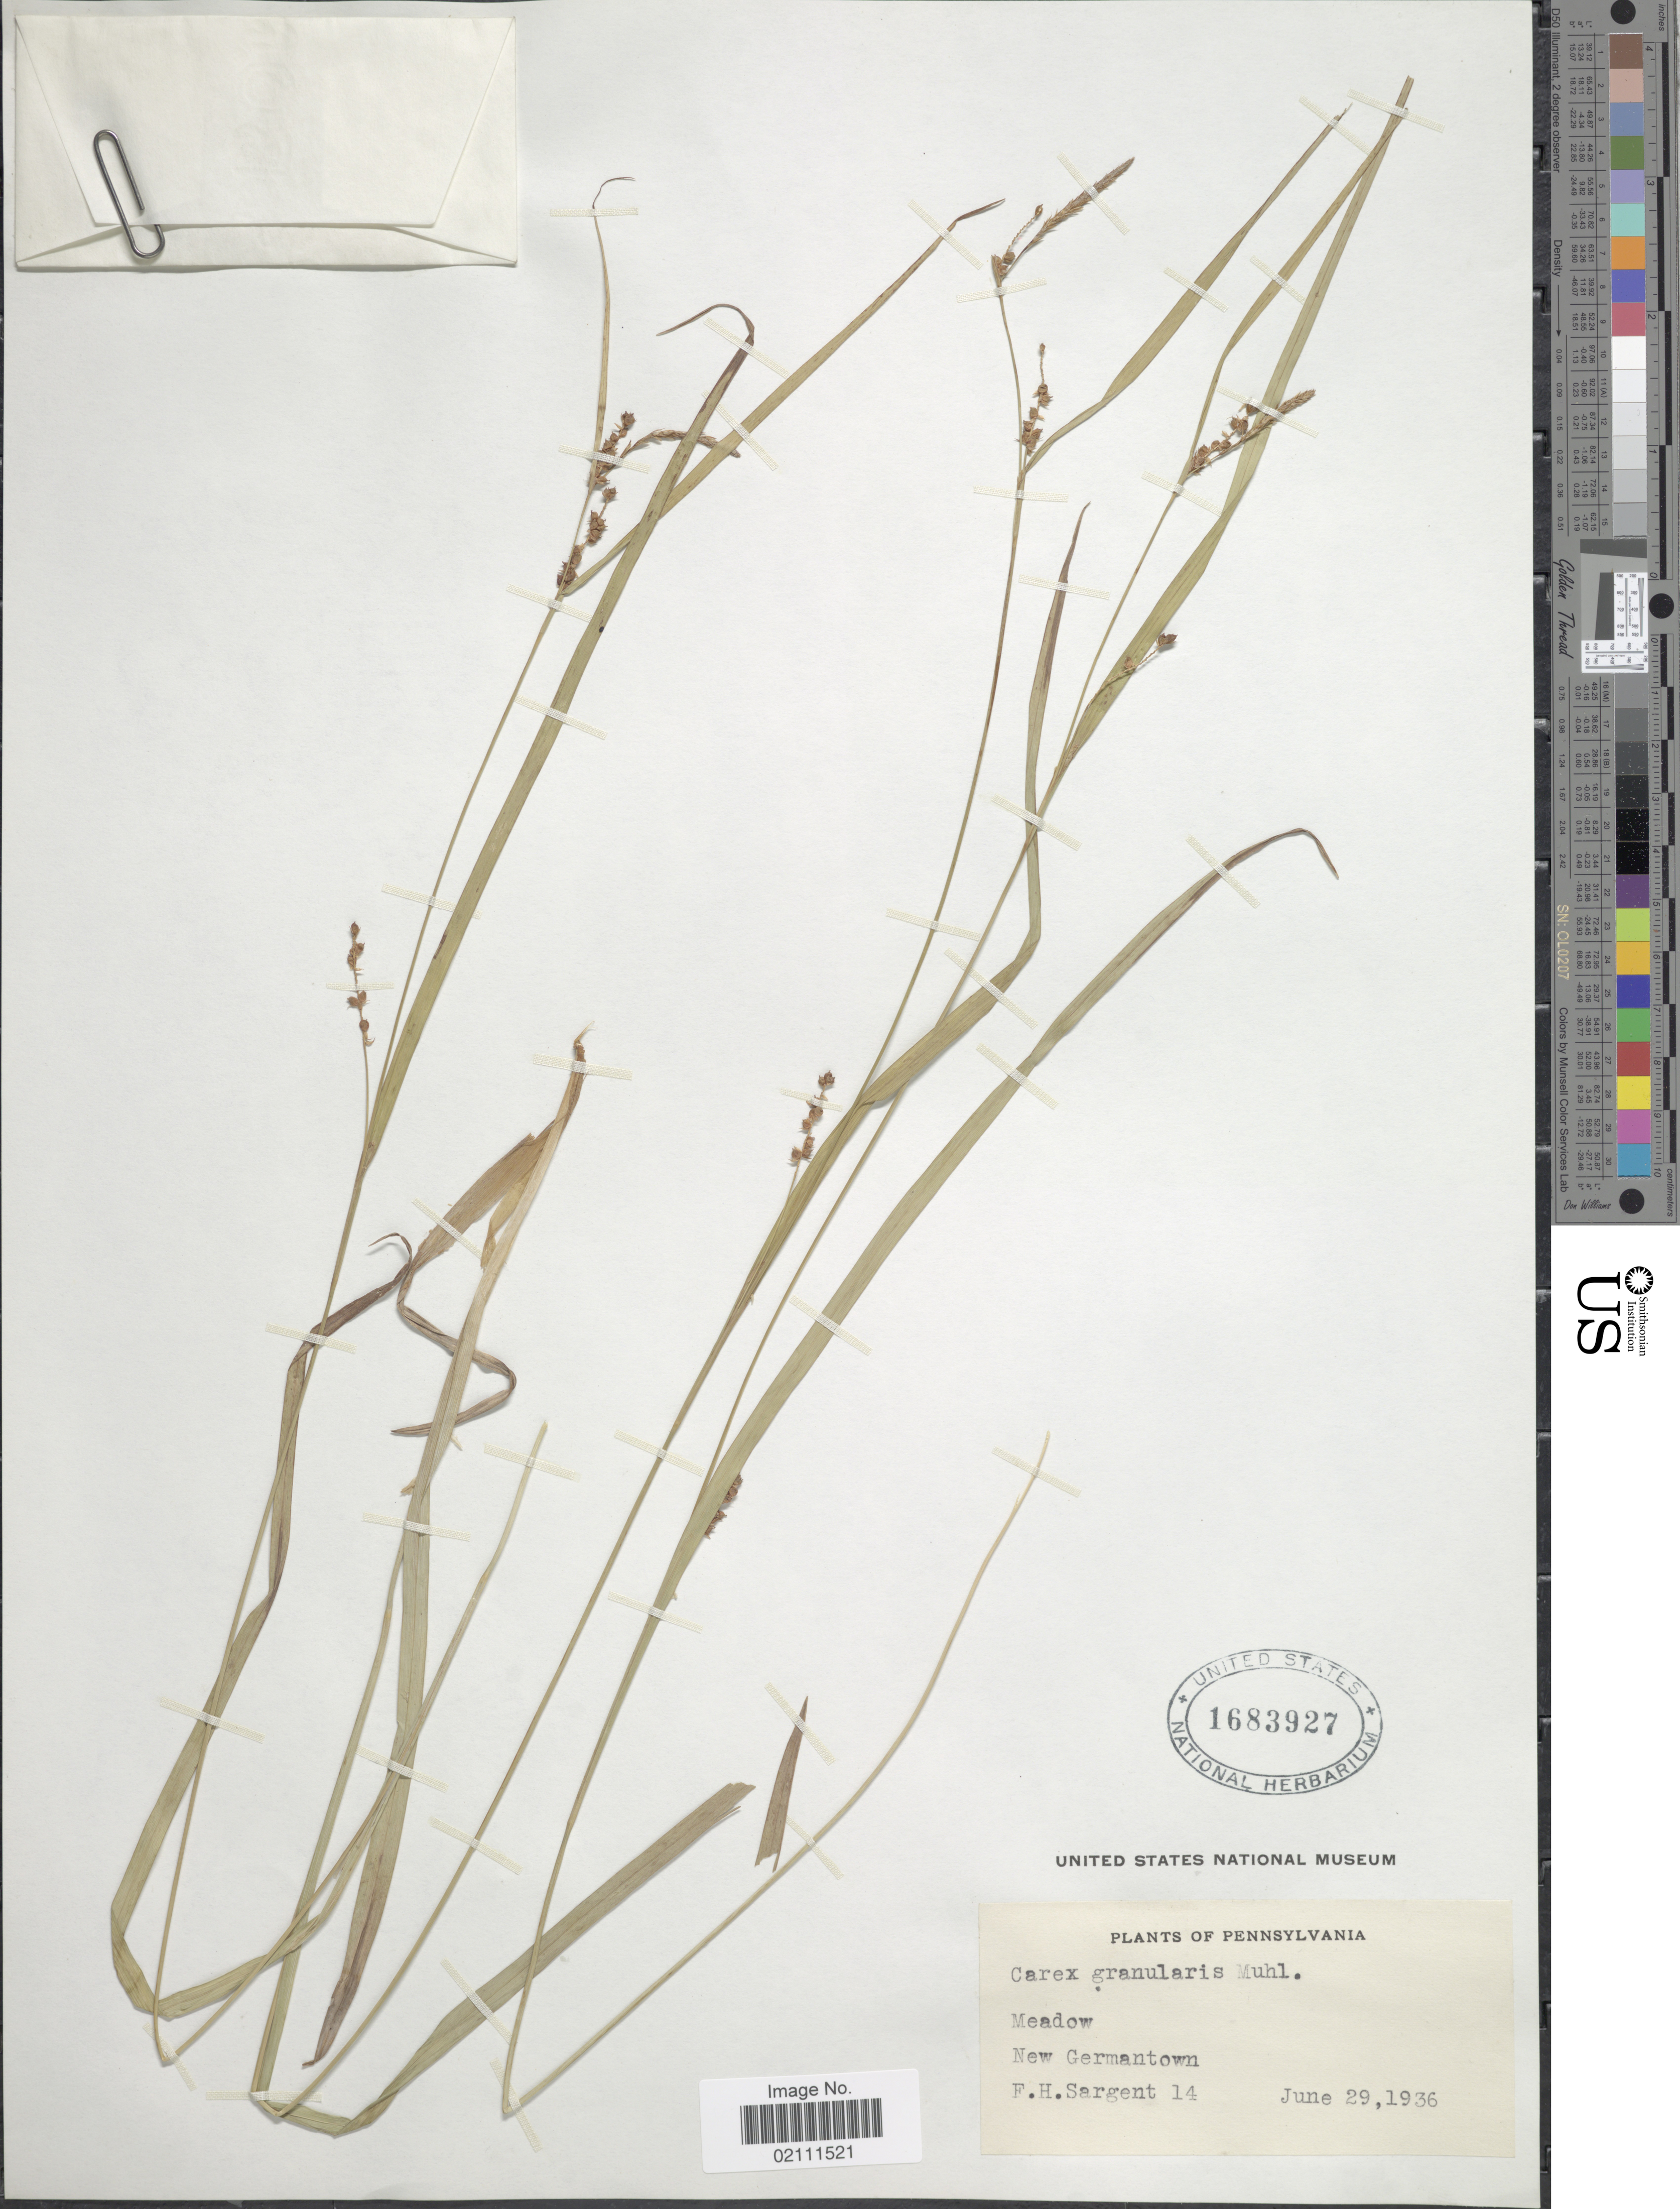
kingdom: Plantae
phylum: Tracheophyta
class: Liliopsida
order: Poales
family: Cyperaceae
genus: Carex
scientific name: Carex granularis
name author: Muhl. ex Willd.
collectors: F. H. Sargent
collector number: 14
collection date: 1936-06-29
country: United States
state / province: Pennsylvania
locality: Meadow, New Germantown.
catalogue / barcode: US 1683927